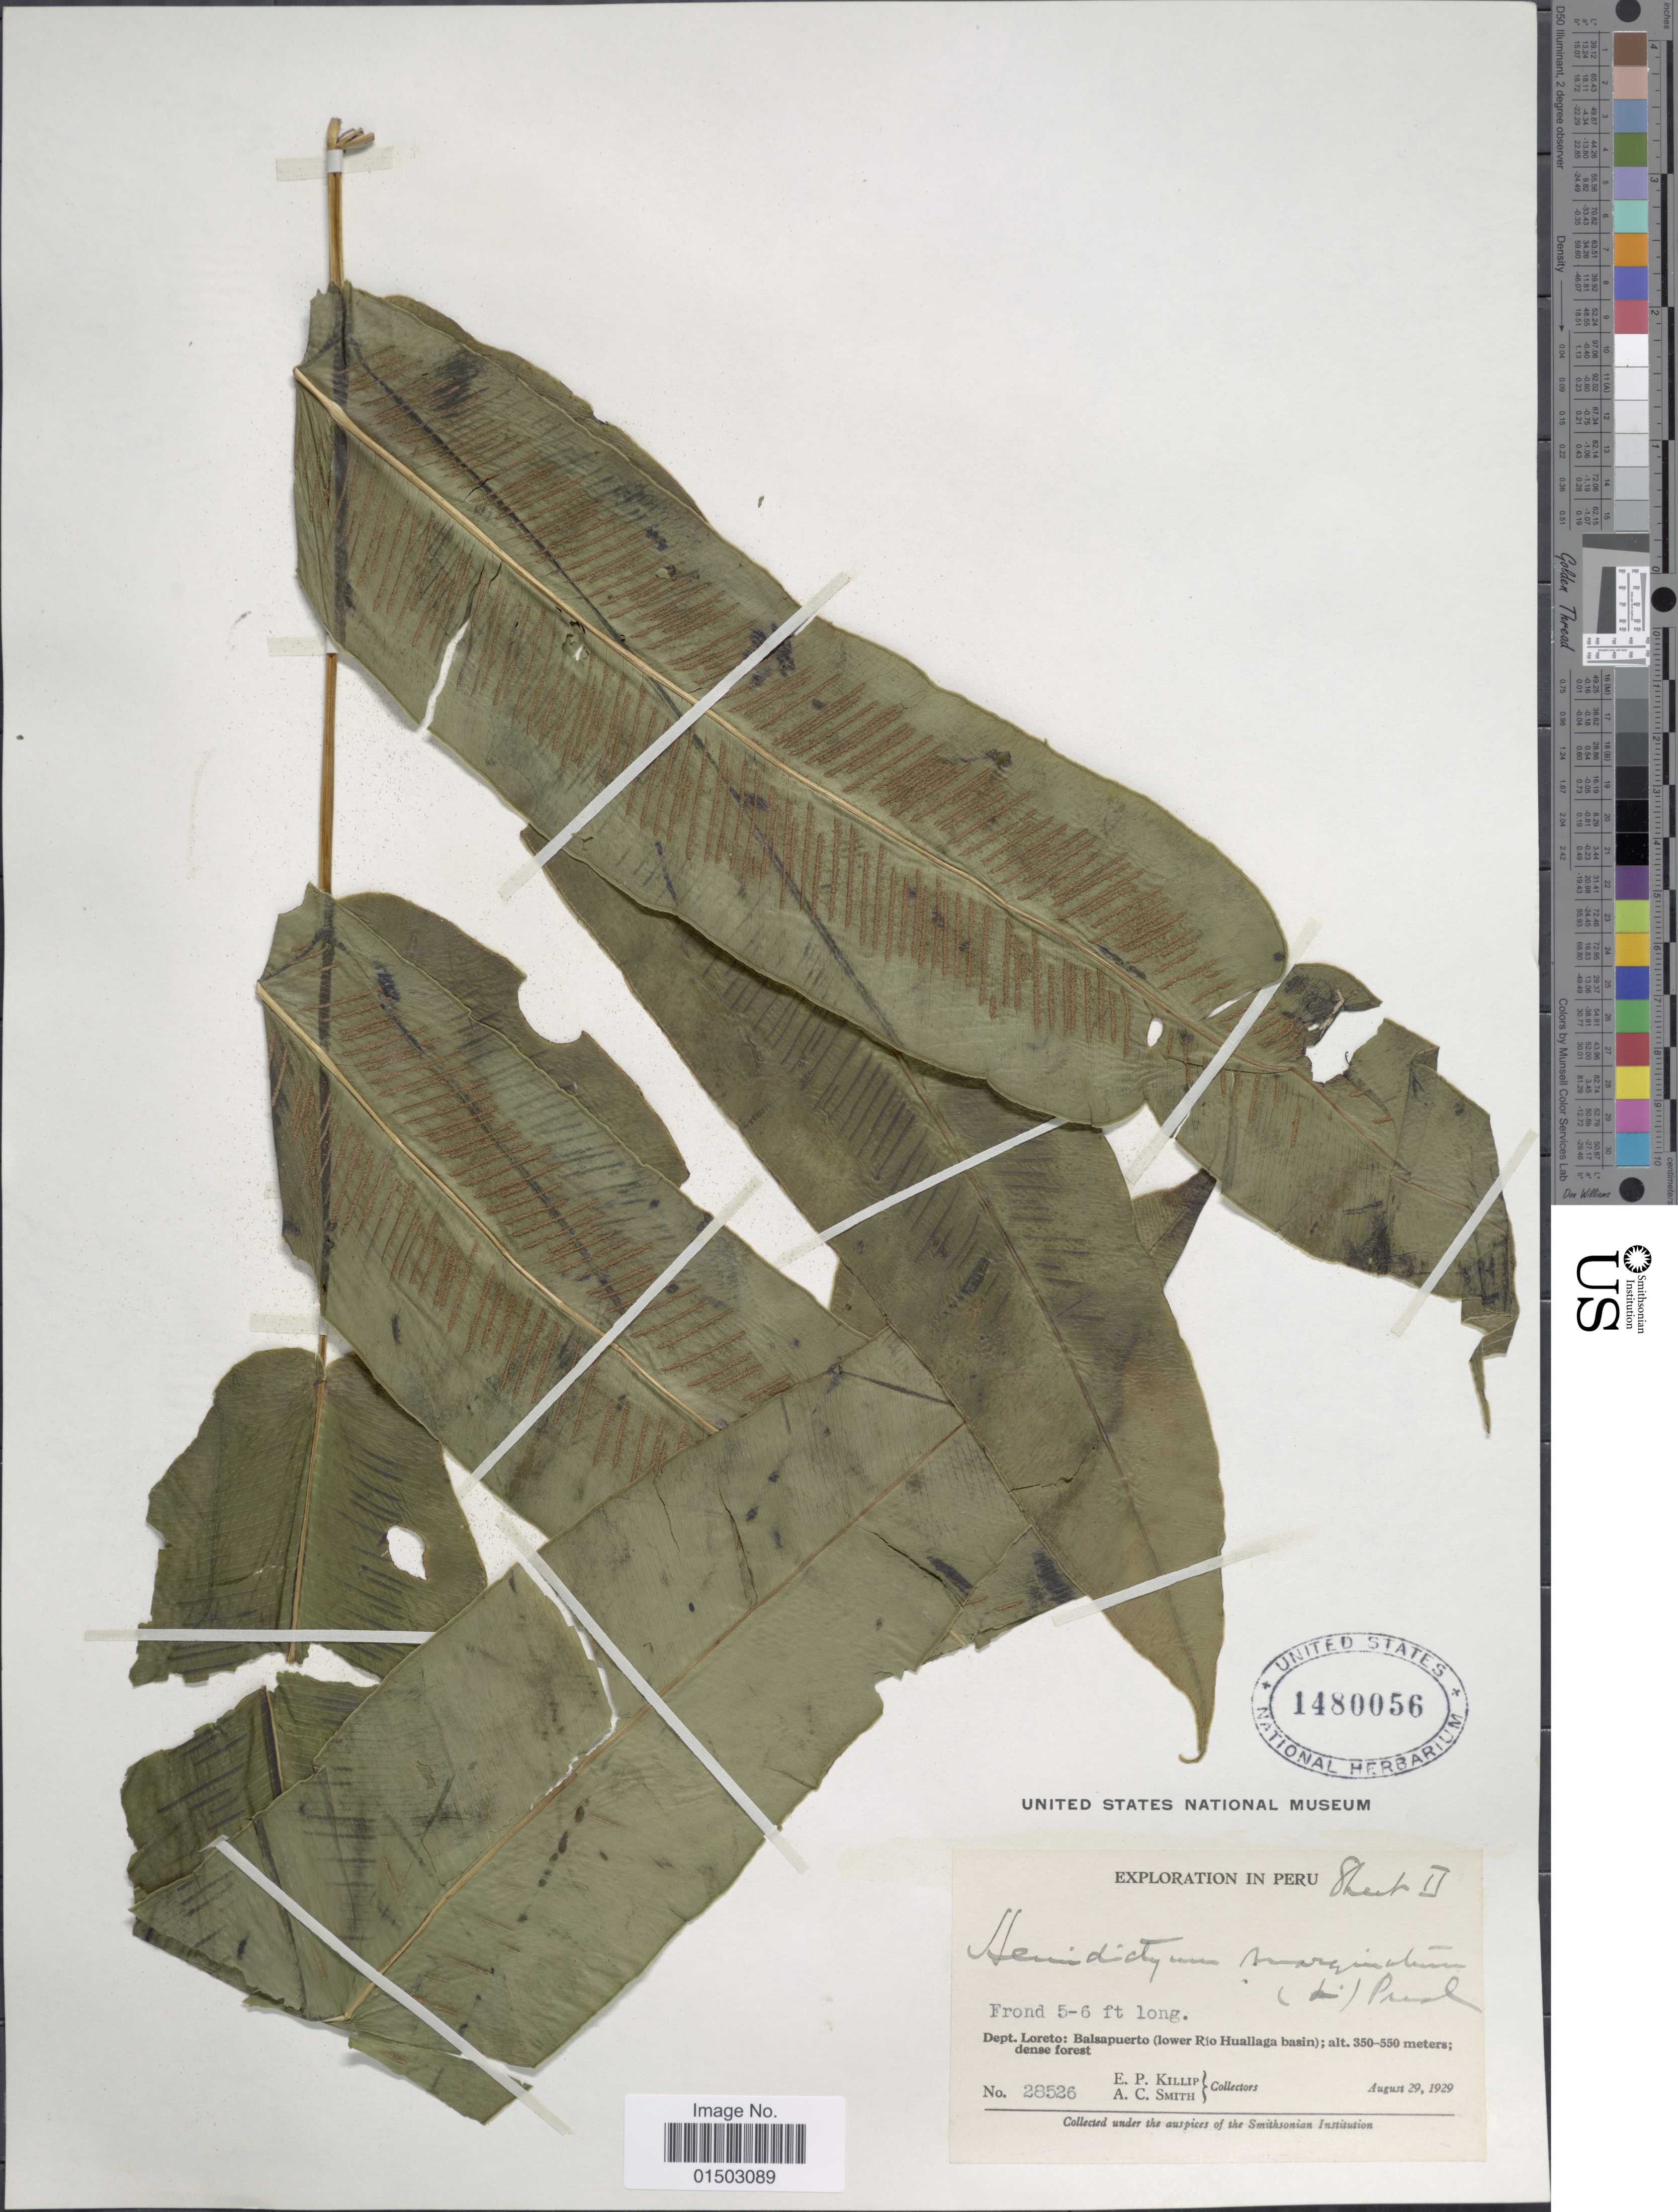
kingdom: Plantae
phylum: Tracheophyta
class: Polypodiopsida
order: Polypodiales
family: Hemidictyaceae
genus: Hemidictyum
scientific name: Hemidictyum marginatum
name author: (L.) C. Presl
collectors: E. P. Killip & A. C. Smith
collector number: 28526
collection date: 1929-08-29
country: Peru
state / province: Loreto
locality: Peru. Dept. Loreto: Balsapuerto (lower Rio Huallang basin).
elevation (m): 350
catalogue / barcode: US 1480056